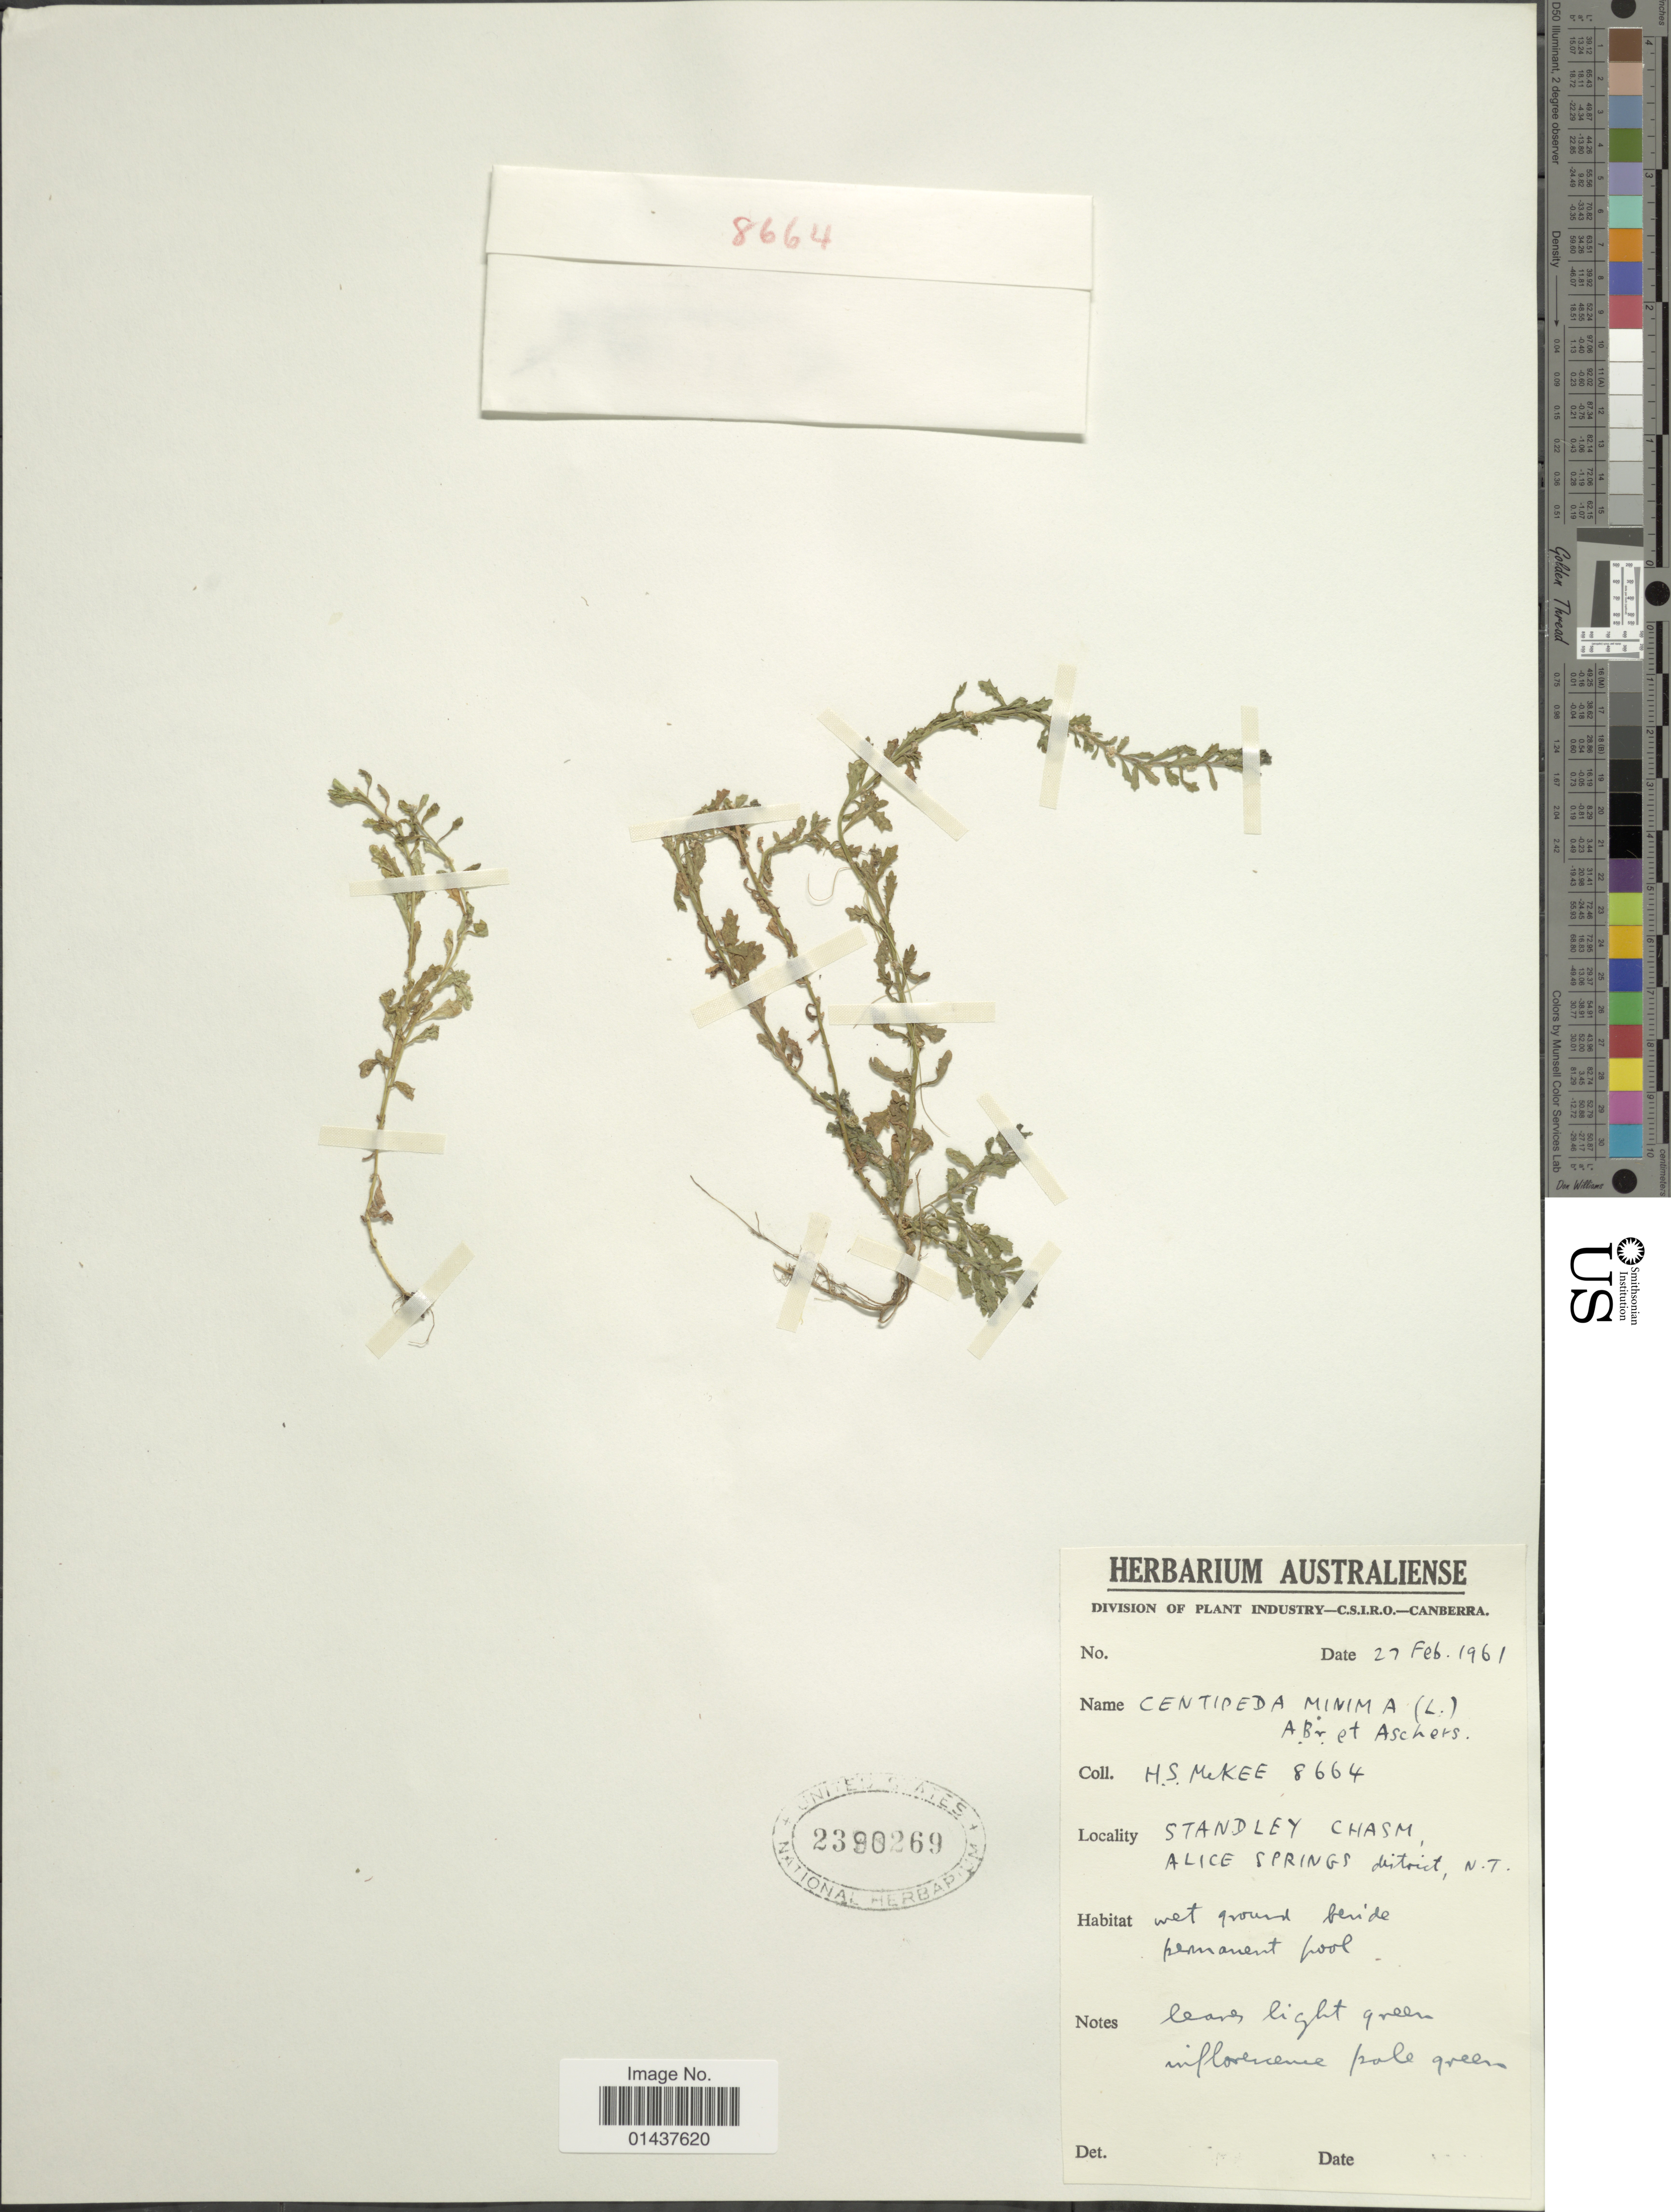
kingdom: Plantae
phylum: Tracheophyta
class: Magnoliopsida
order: Asterales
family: Asteraceae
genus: Centipeda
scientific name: Centipeda minima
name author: (L.) A. Braun & Asch.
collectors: H. S. McKee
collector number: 8664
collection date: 1961-02-27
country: Australia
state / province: Northern Territory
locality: Standley Chasm, Alice Springs district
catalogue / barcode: US 2390269